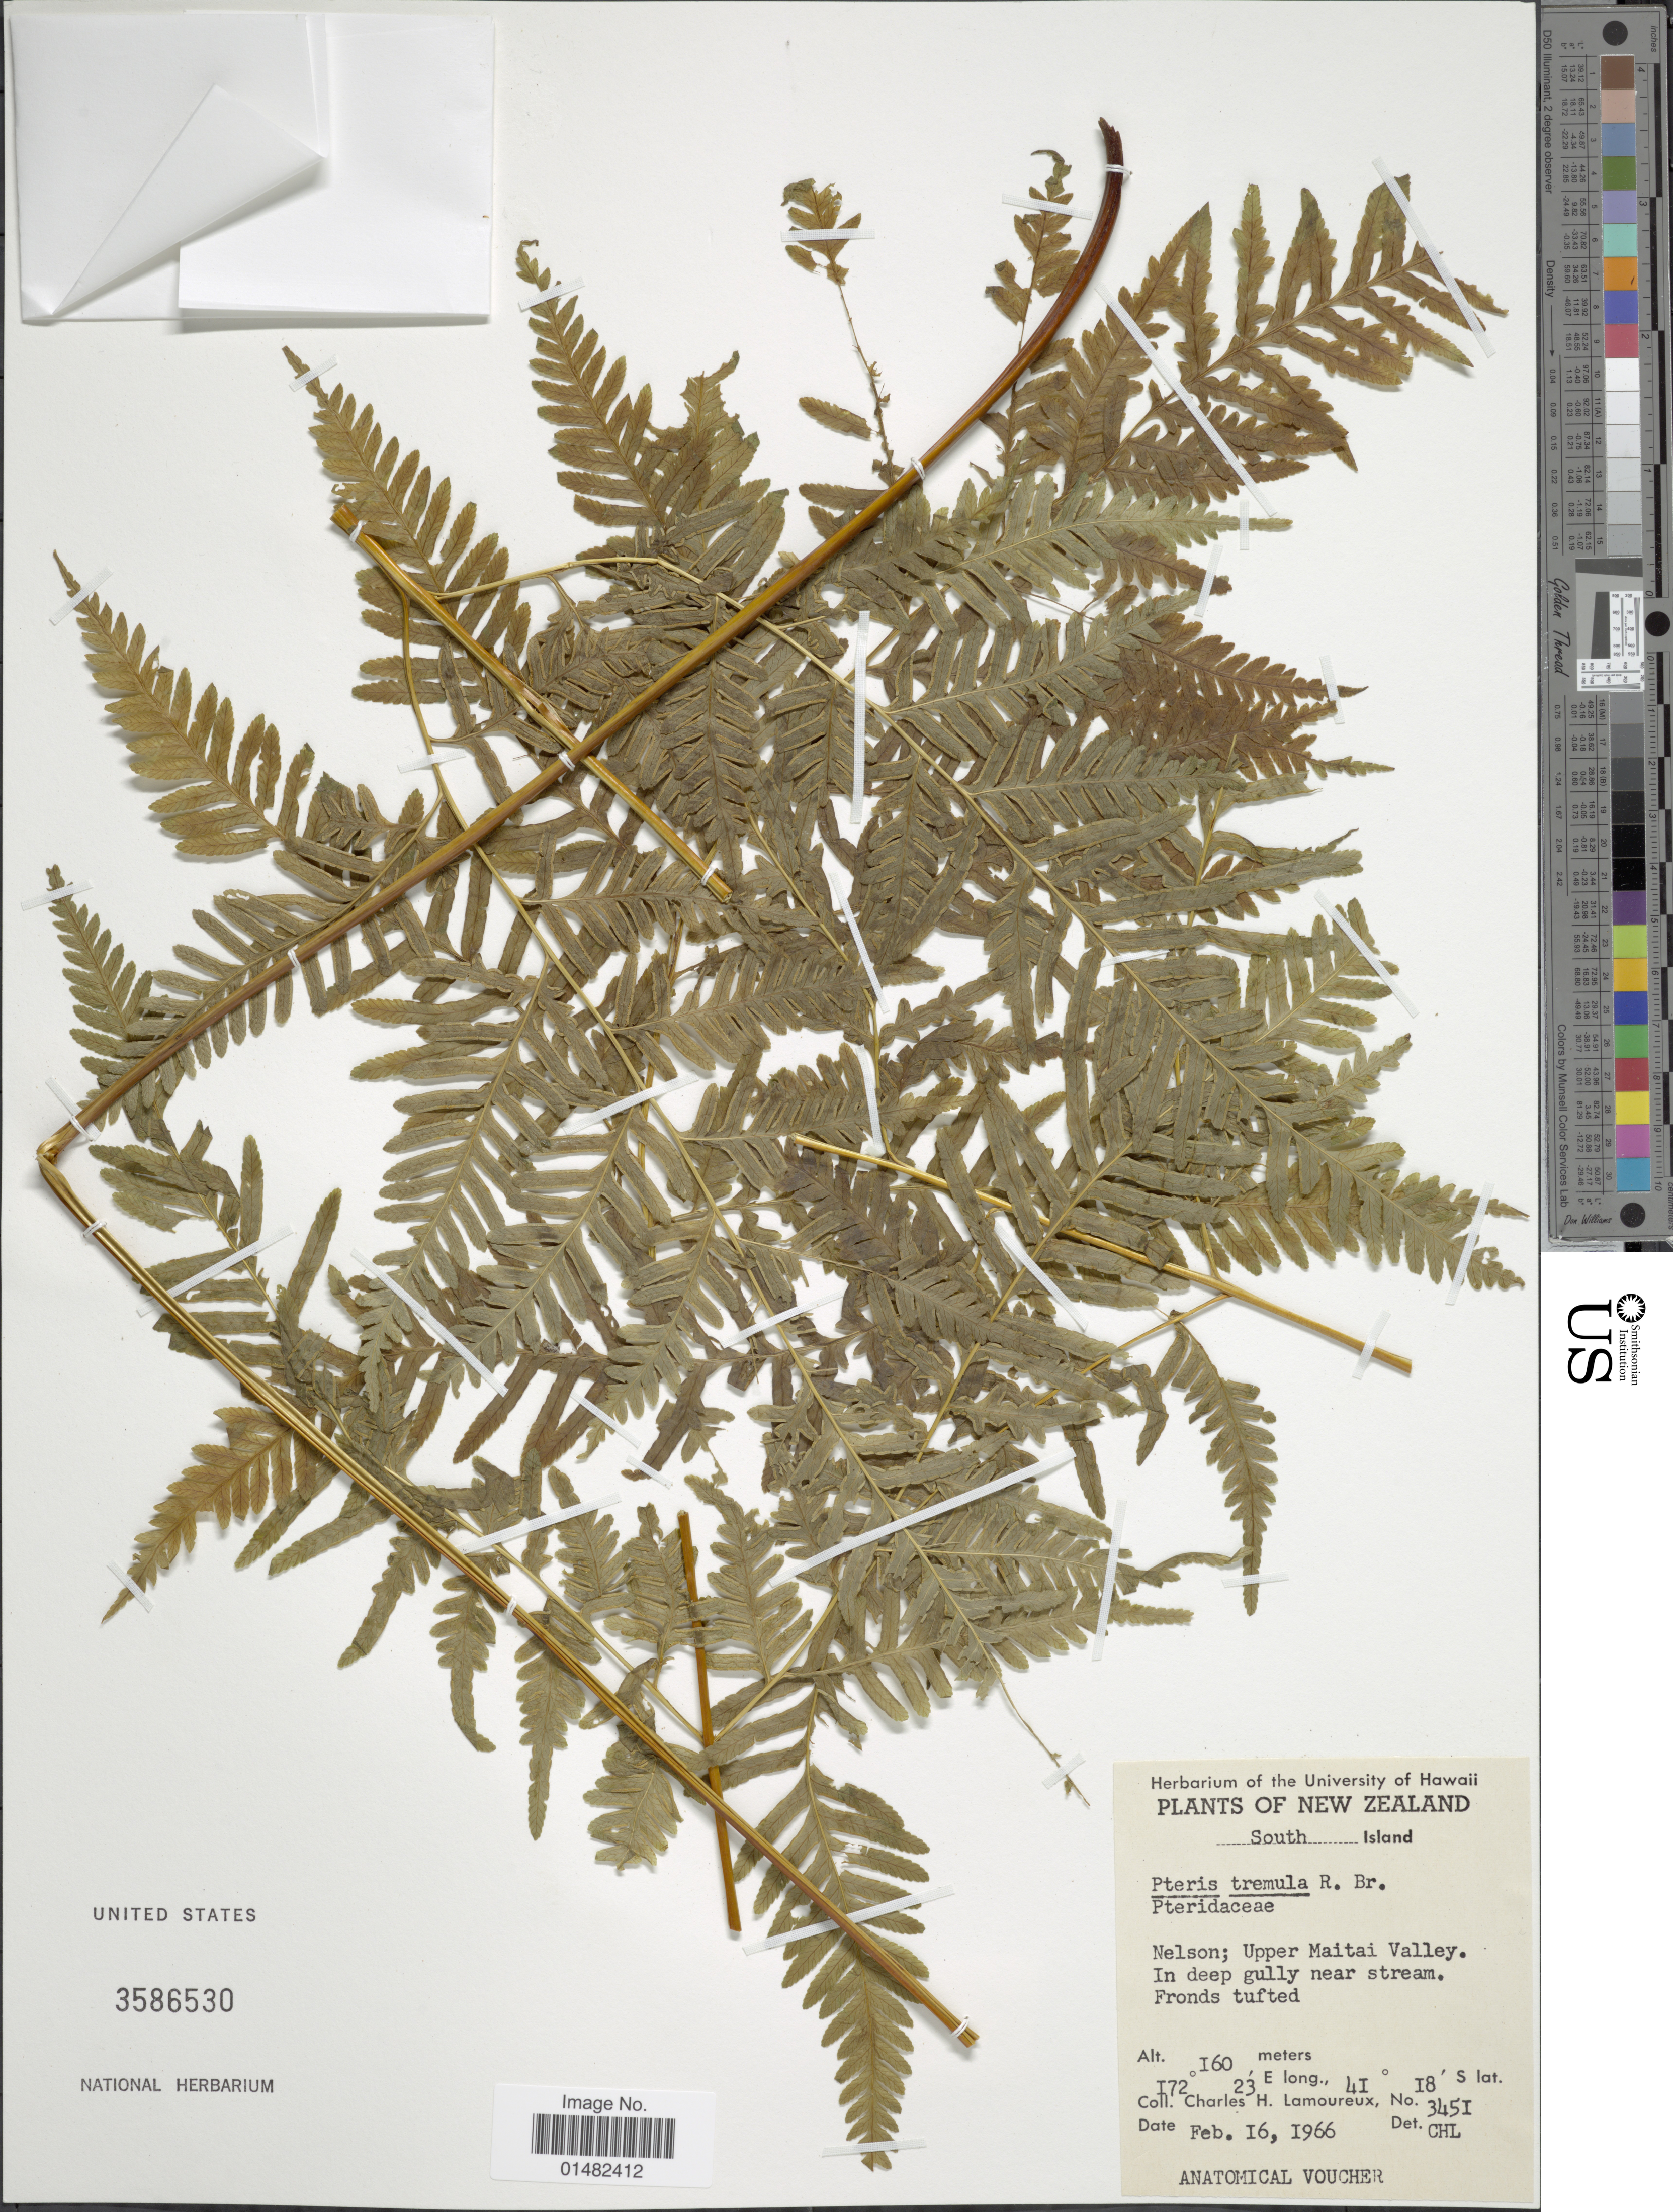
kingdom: Plantae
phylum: Tracheophyta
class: Polypodiopsida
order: Polypodiales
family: Pteridaceae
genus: Pteris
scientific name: Pteris tremula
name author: R. Br.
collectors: C. H. Lamoureux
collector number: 3451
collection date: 1966-02-16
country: New Zealand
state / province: Nelson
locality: South Island. Upper Maitai Valley. In deep gully near stream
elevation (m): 160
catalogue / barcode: US 3586530